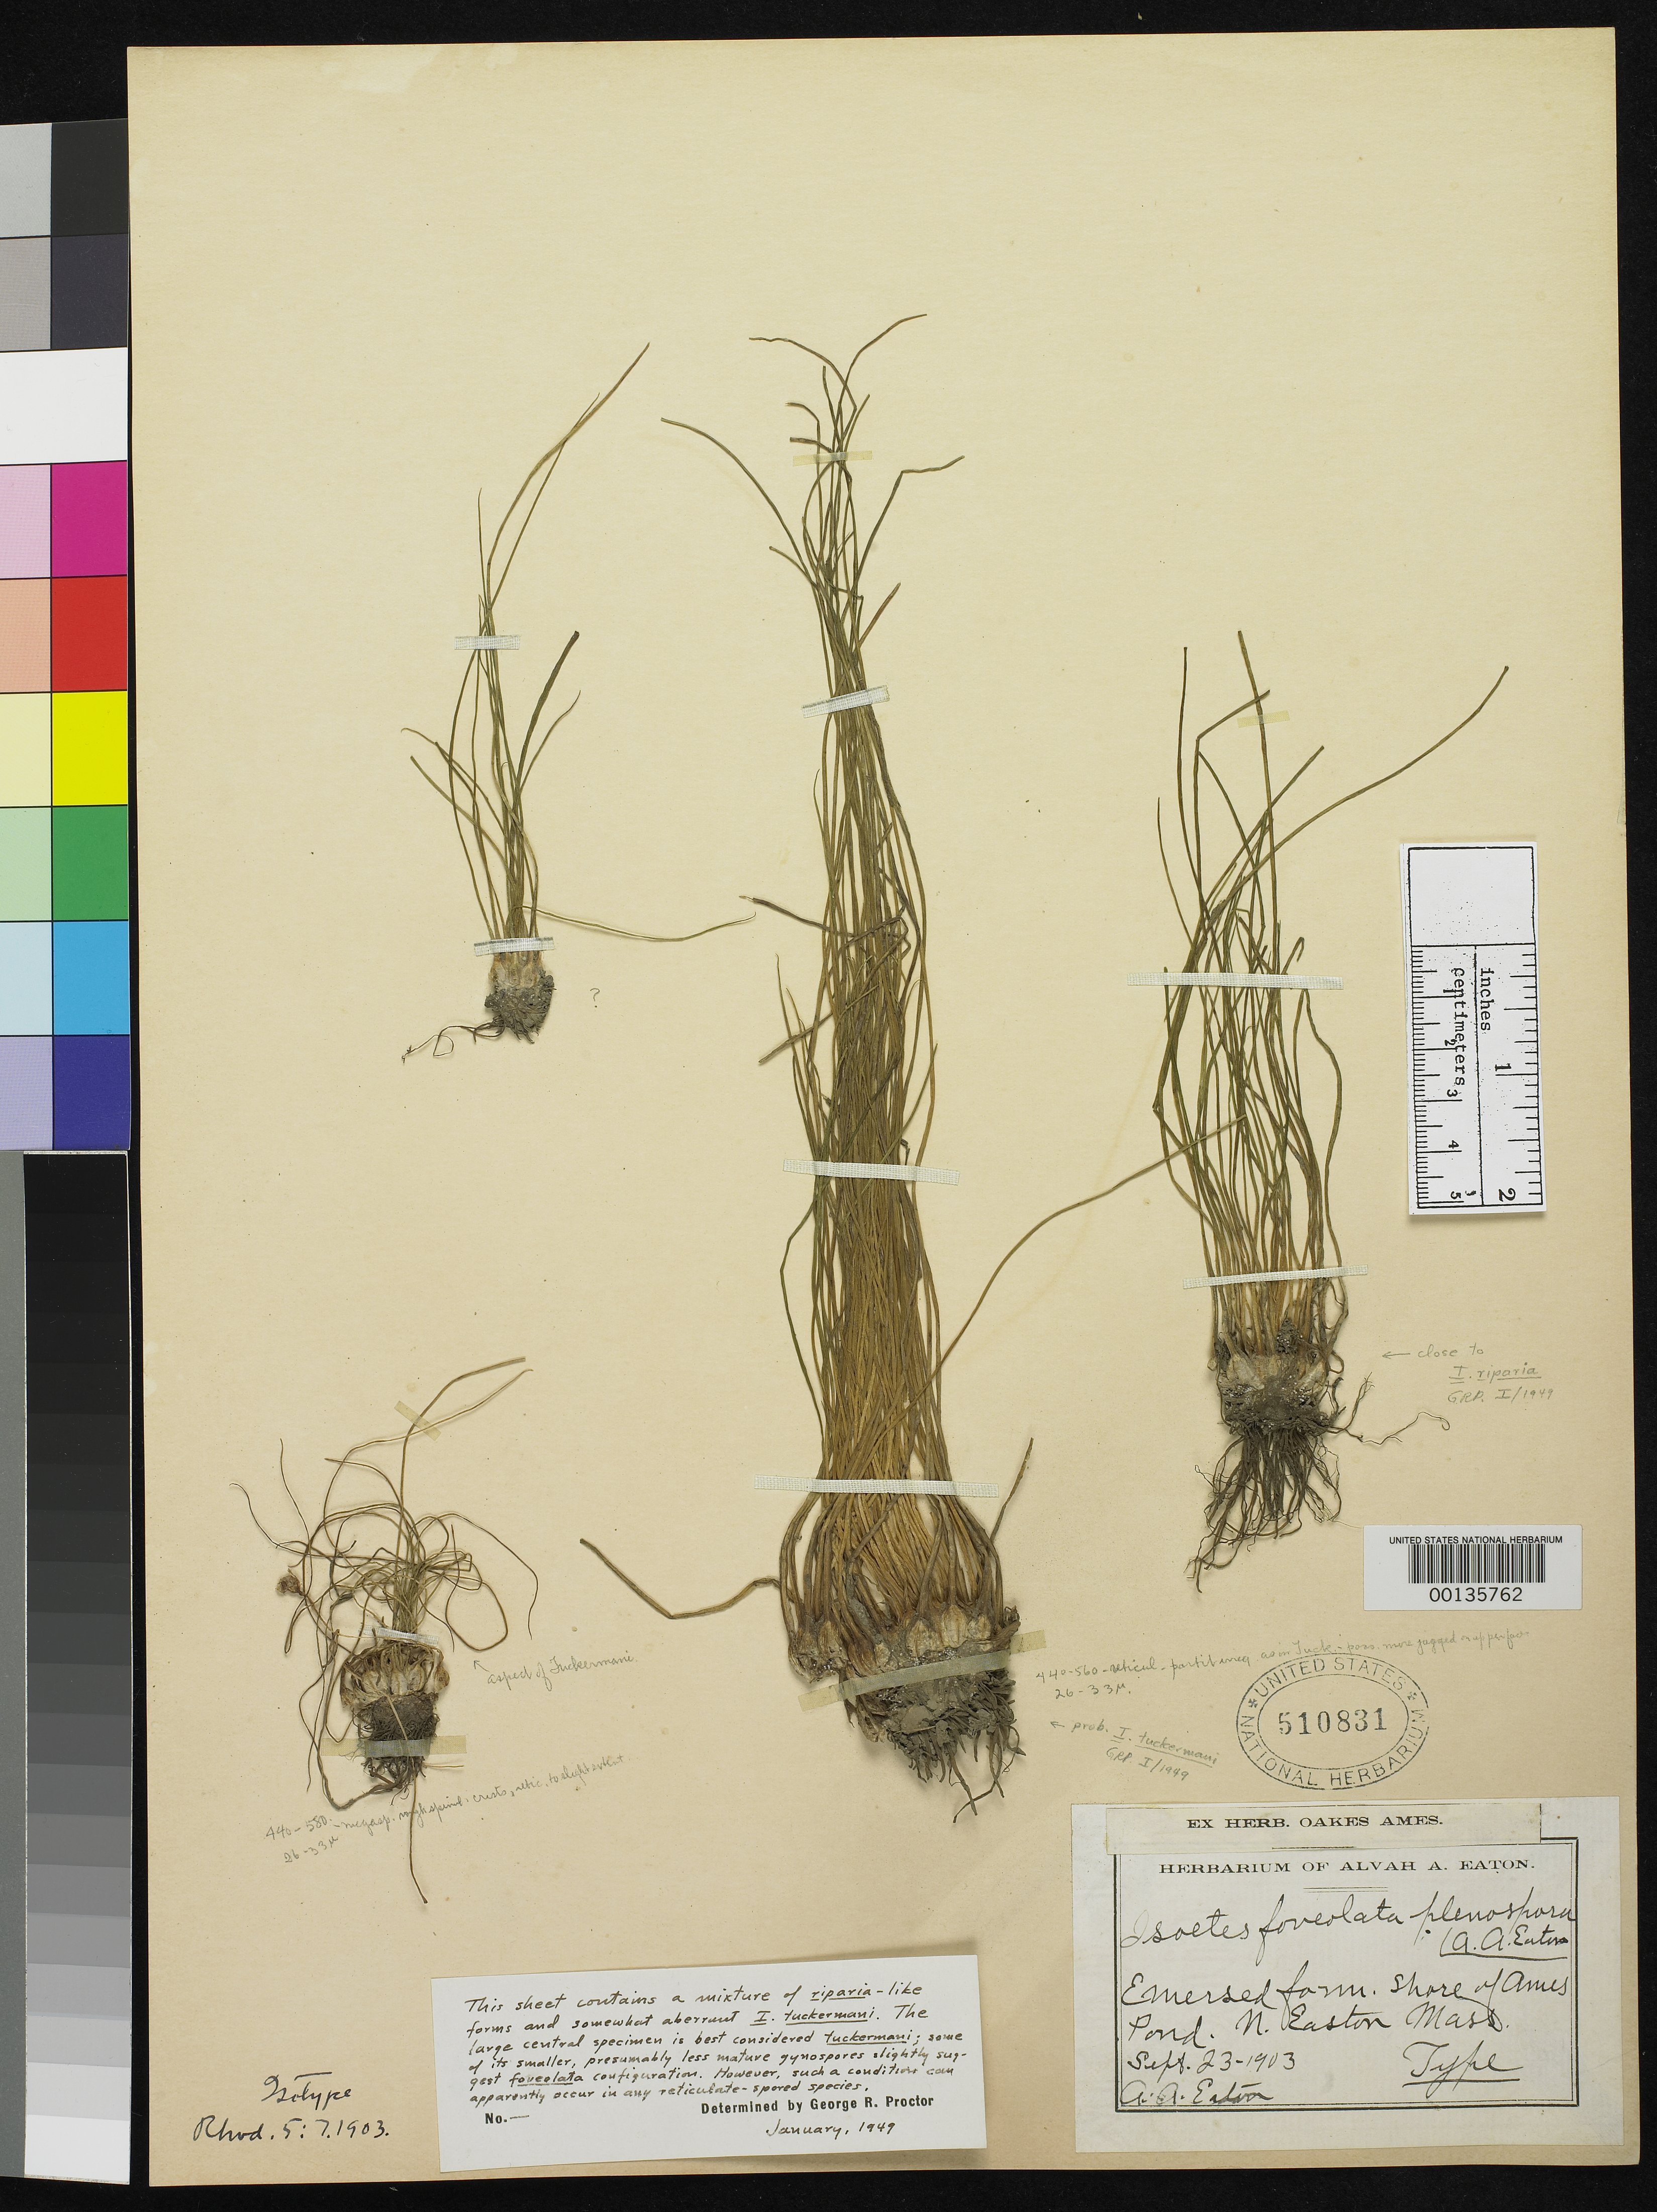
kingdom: Plantae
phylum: Tracheophyta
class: Lycopodiopsida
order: Isoetales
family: Isoetaceae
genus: Isoetes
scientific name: Isoetes foveolata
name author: A.A. Eaton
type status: Type Collection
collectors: A. A. Eaton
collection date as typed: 23 Sep 1903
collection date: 1903-09-23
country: United States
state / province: Massachusetts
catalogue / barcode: US 510831